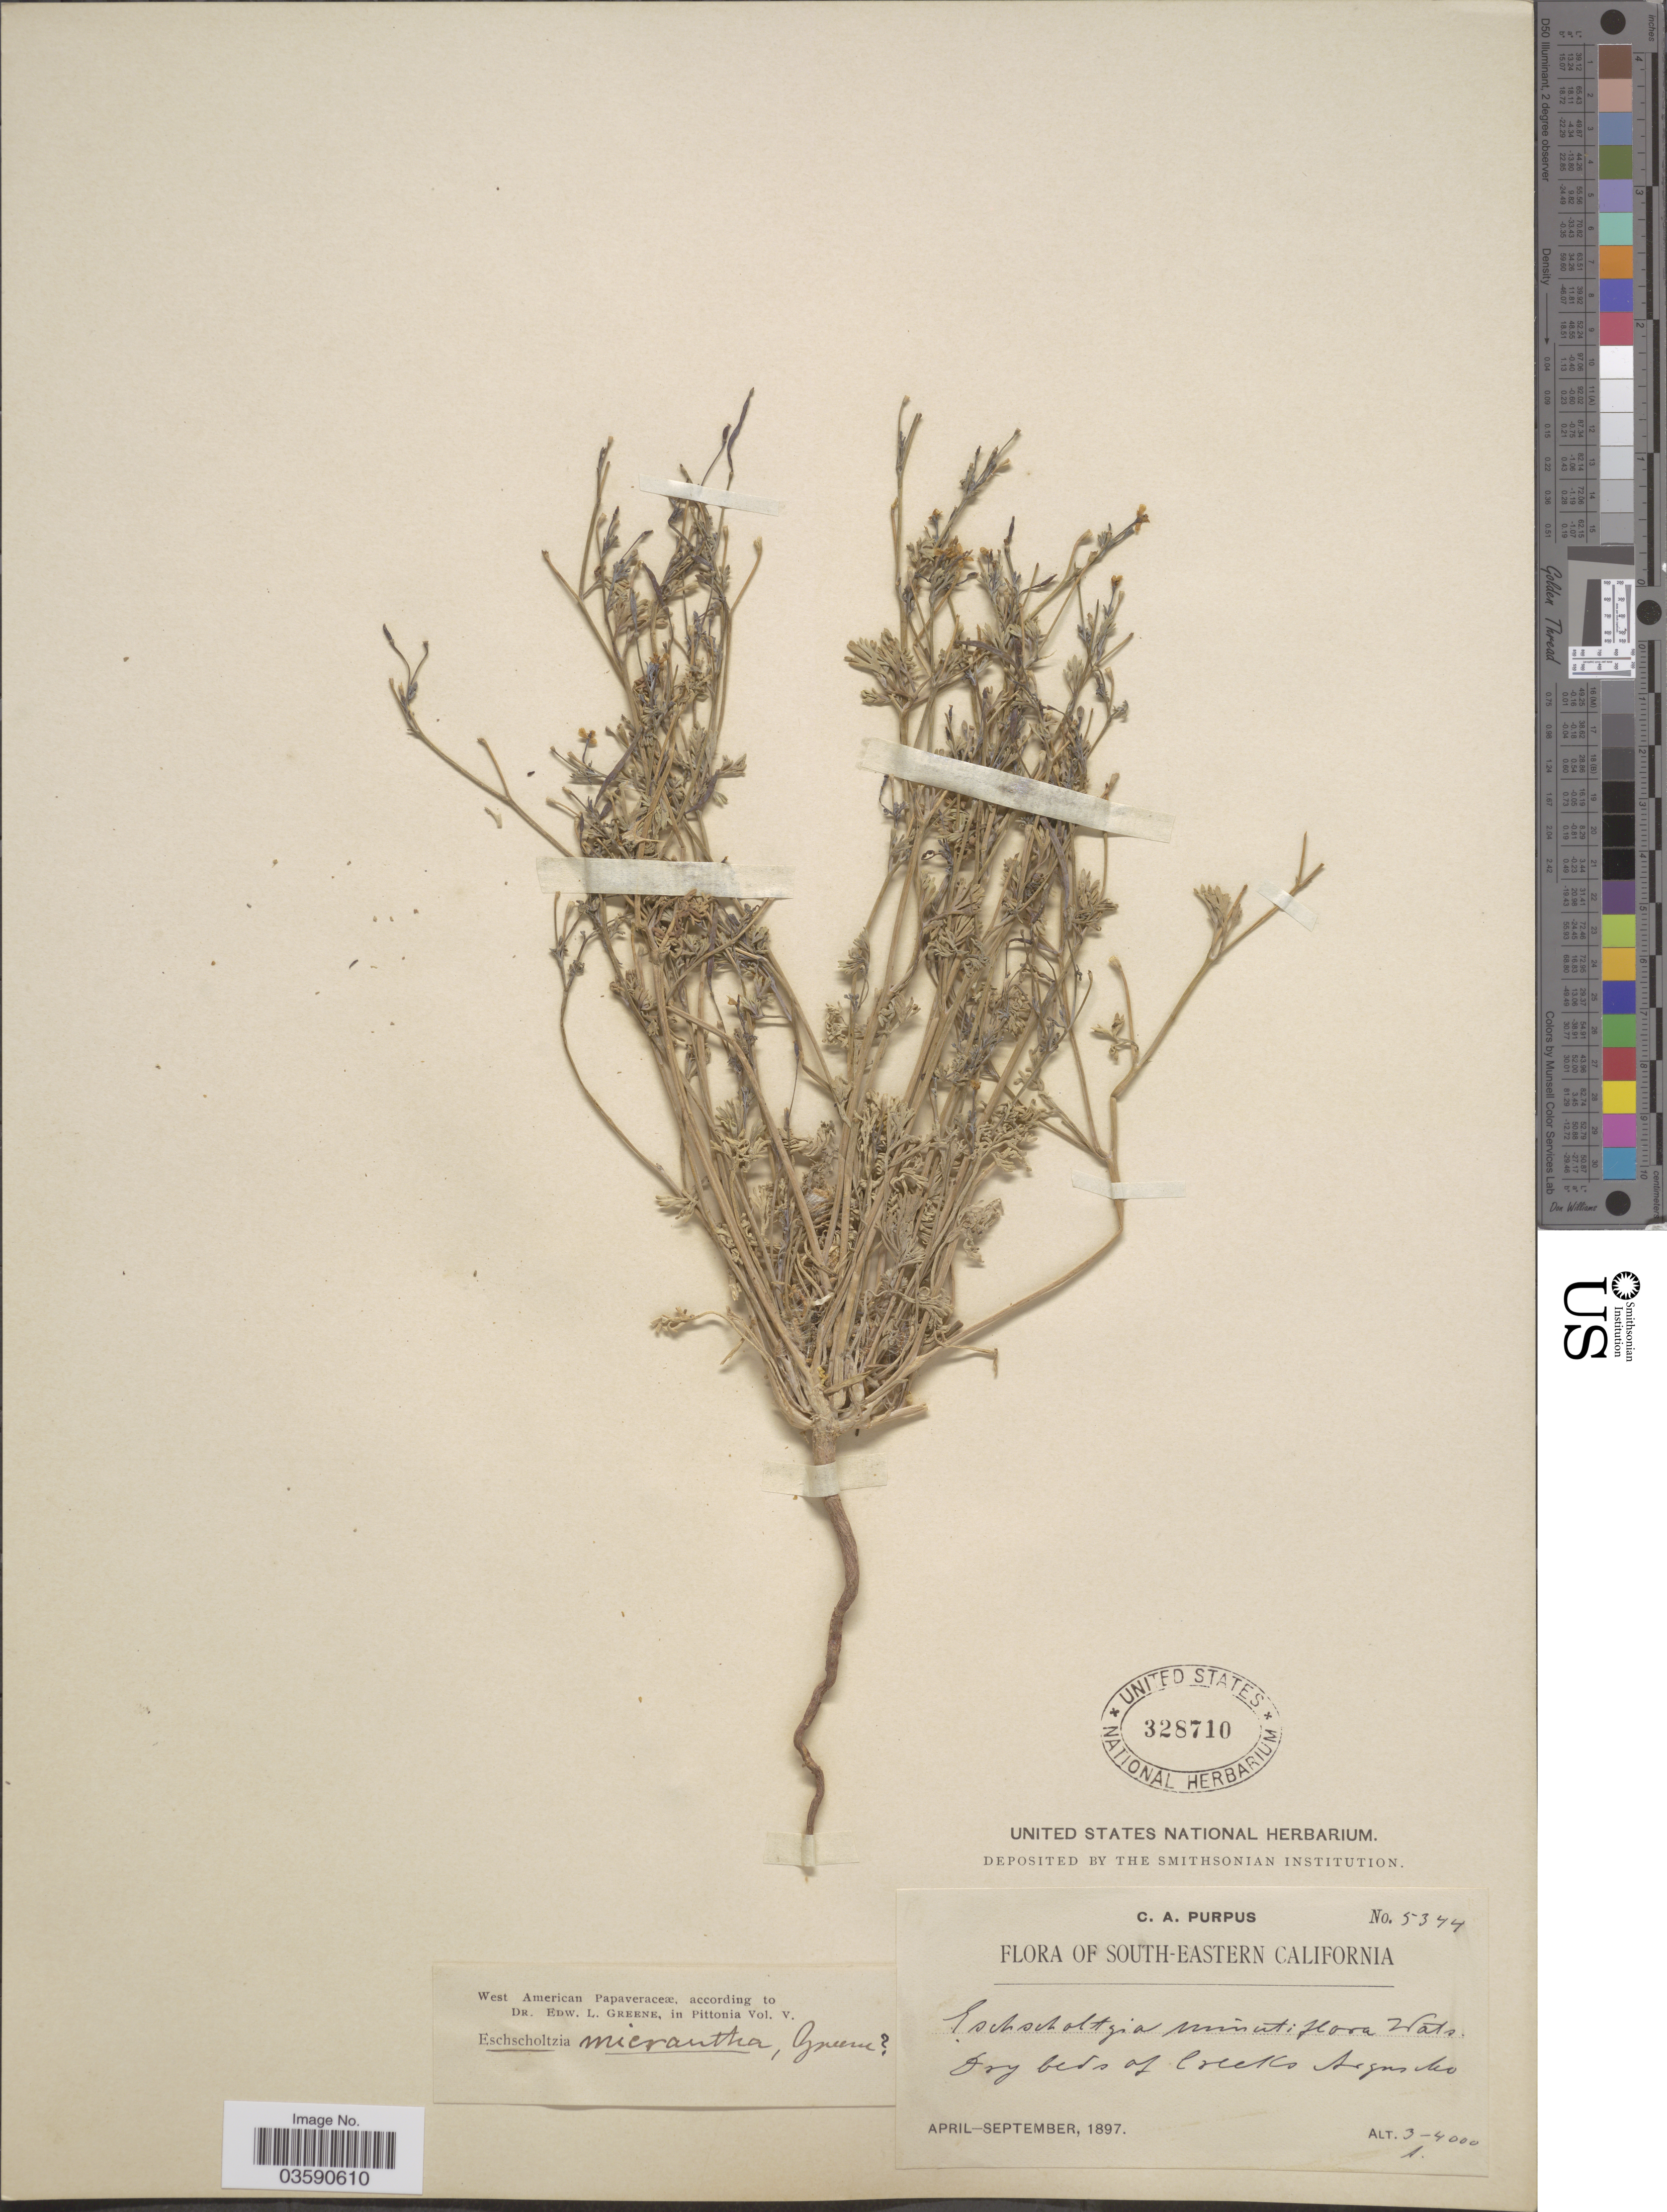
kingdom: Plantae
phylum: Tracheophyta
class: Magnoliopsida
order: Ranunculales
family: Papaveraceae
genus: Eschscholzia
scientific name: Eschscholzia micrantha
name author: Greene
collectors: C. A. Purpus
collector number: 5344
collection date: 1897-04/1897-09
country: United States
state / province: California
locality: South-eastern California. Dry beds of Creeks Argus Mo.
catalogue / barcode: US 328710